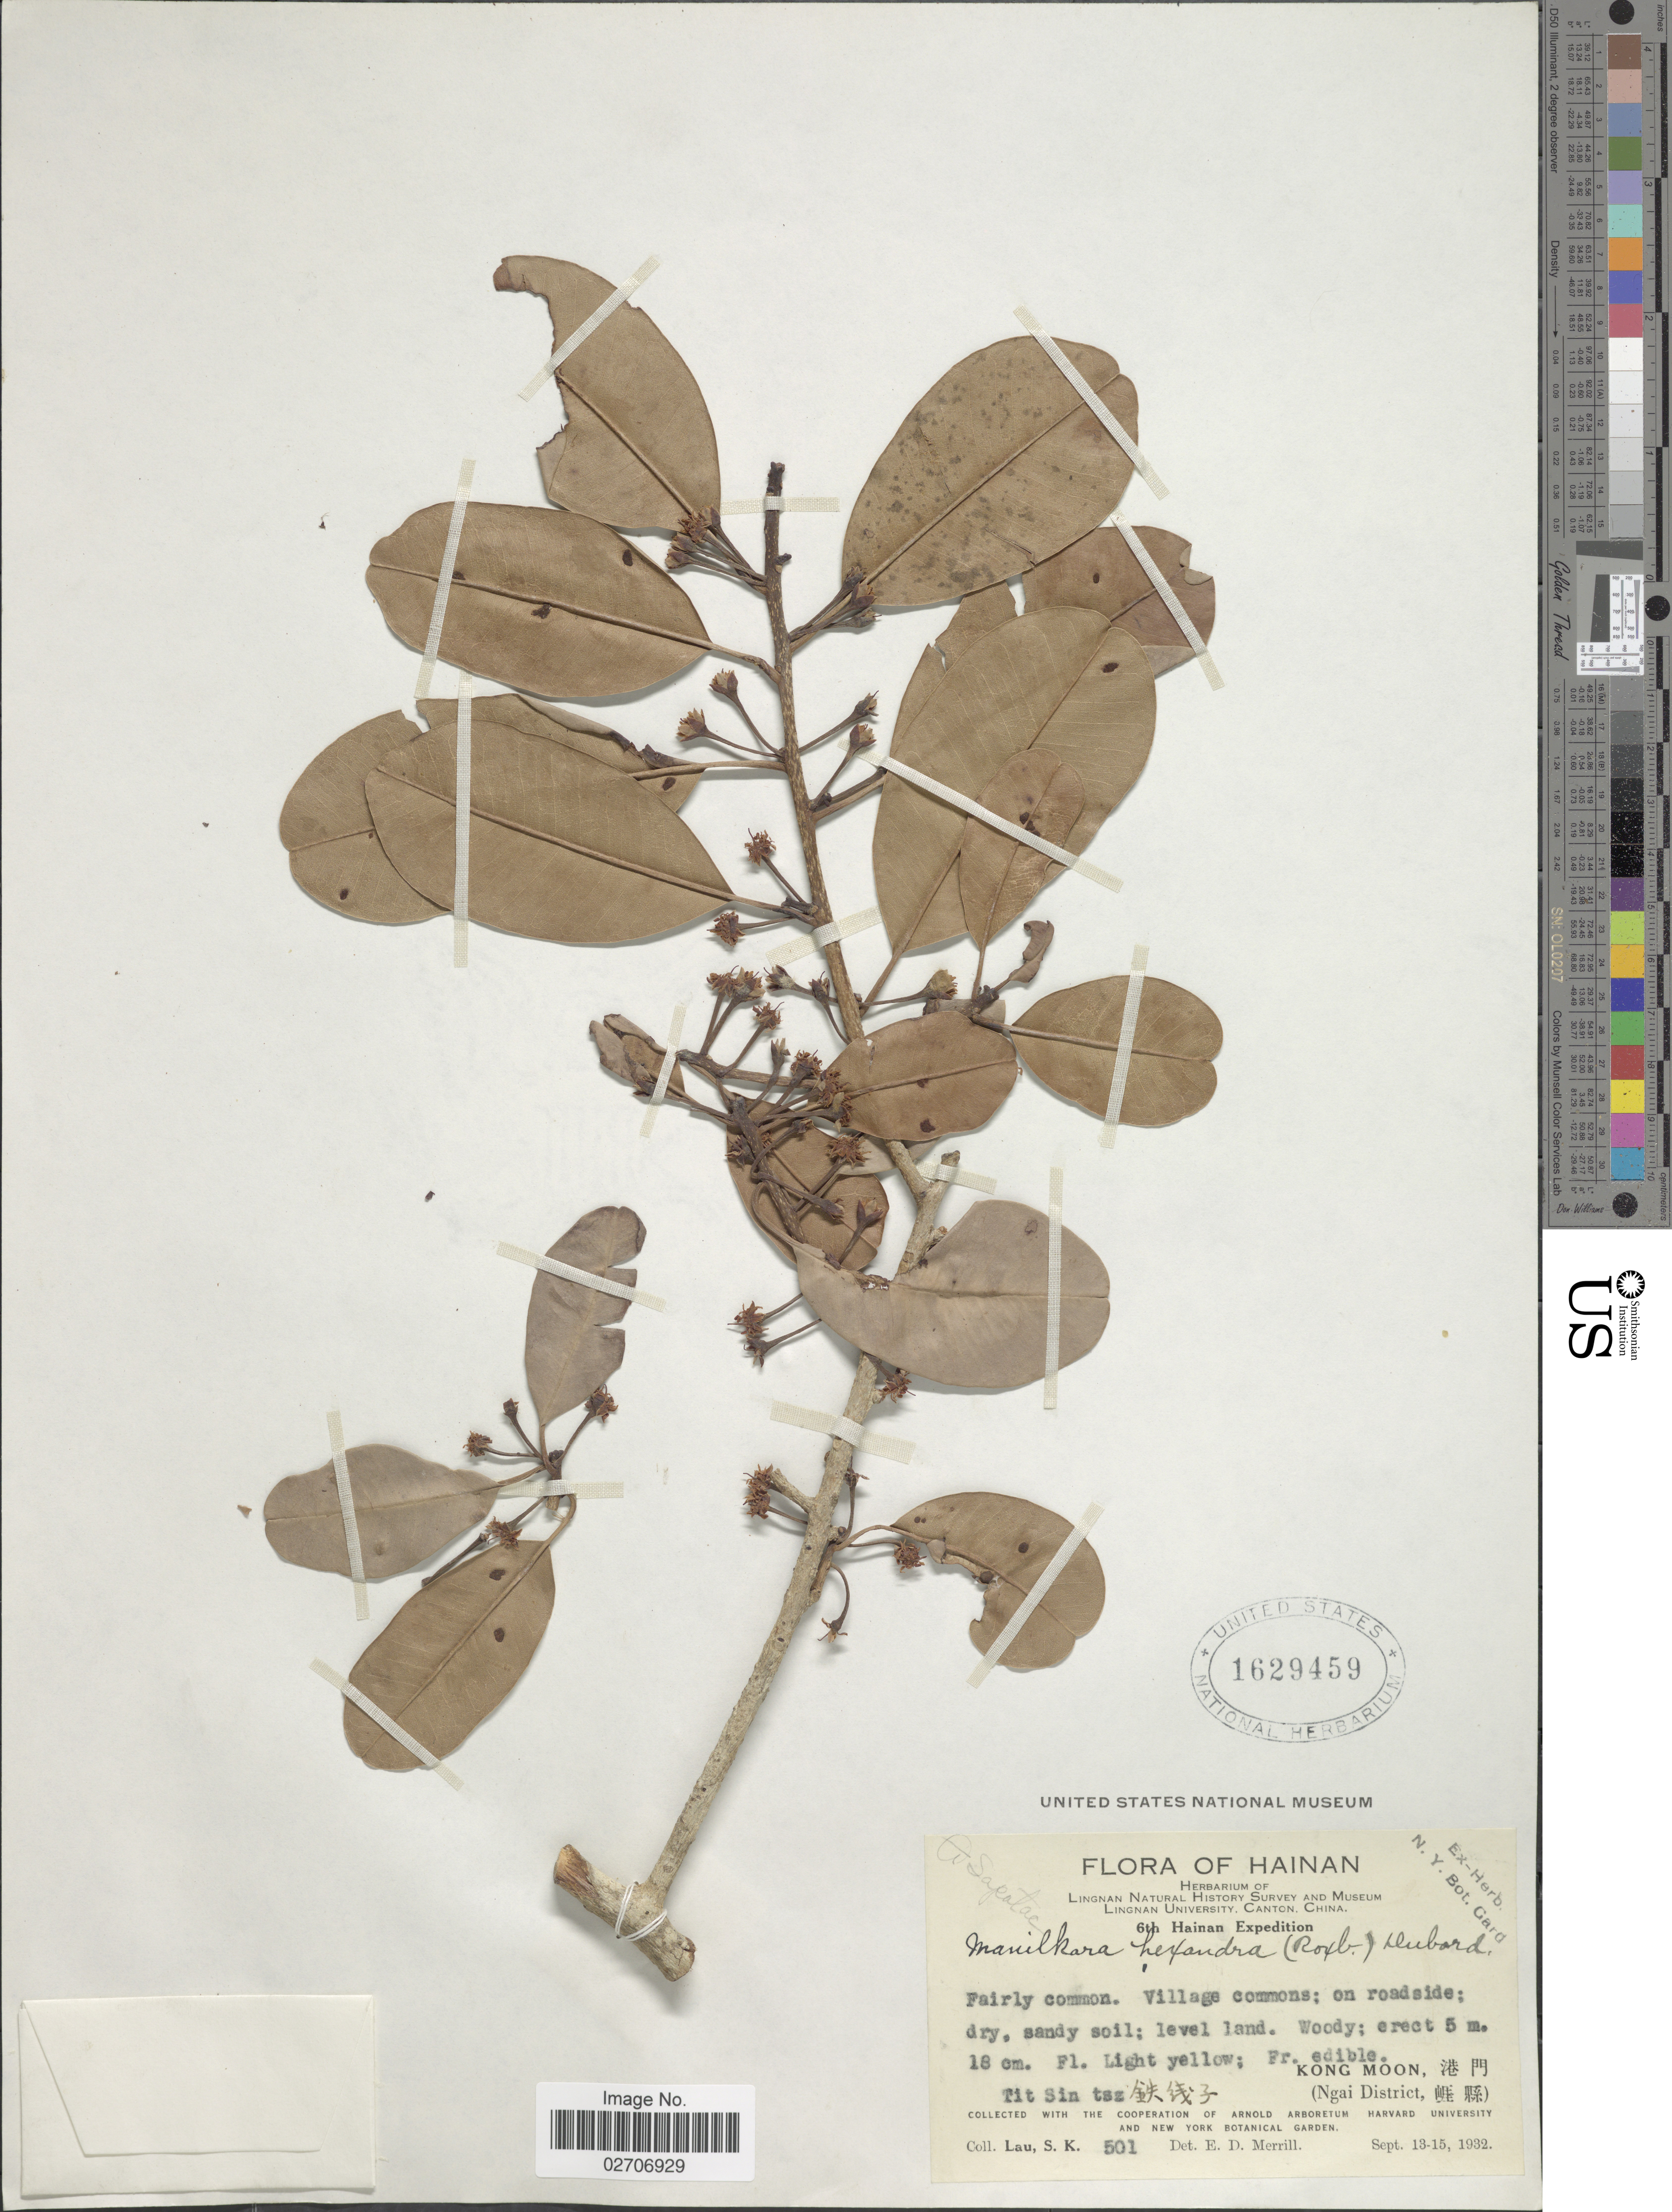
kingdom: Plantae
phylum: Tracheophyta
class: Magnoliopsida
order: Ericales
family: Sapotaceae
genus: Manilkara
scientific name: Manilkara hexandra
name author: (Roxb.) Dubard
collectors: S. K. Lau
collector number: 501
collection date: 1932-09-13/1932-09-15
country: China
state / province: Hainan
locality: On roadside Tit Sin tsz, Kong Moon (Ngai District)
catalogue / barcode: US 1629459